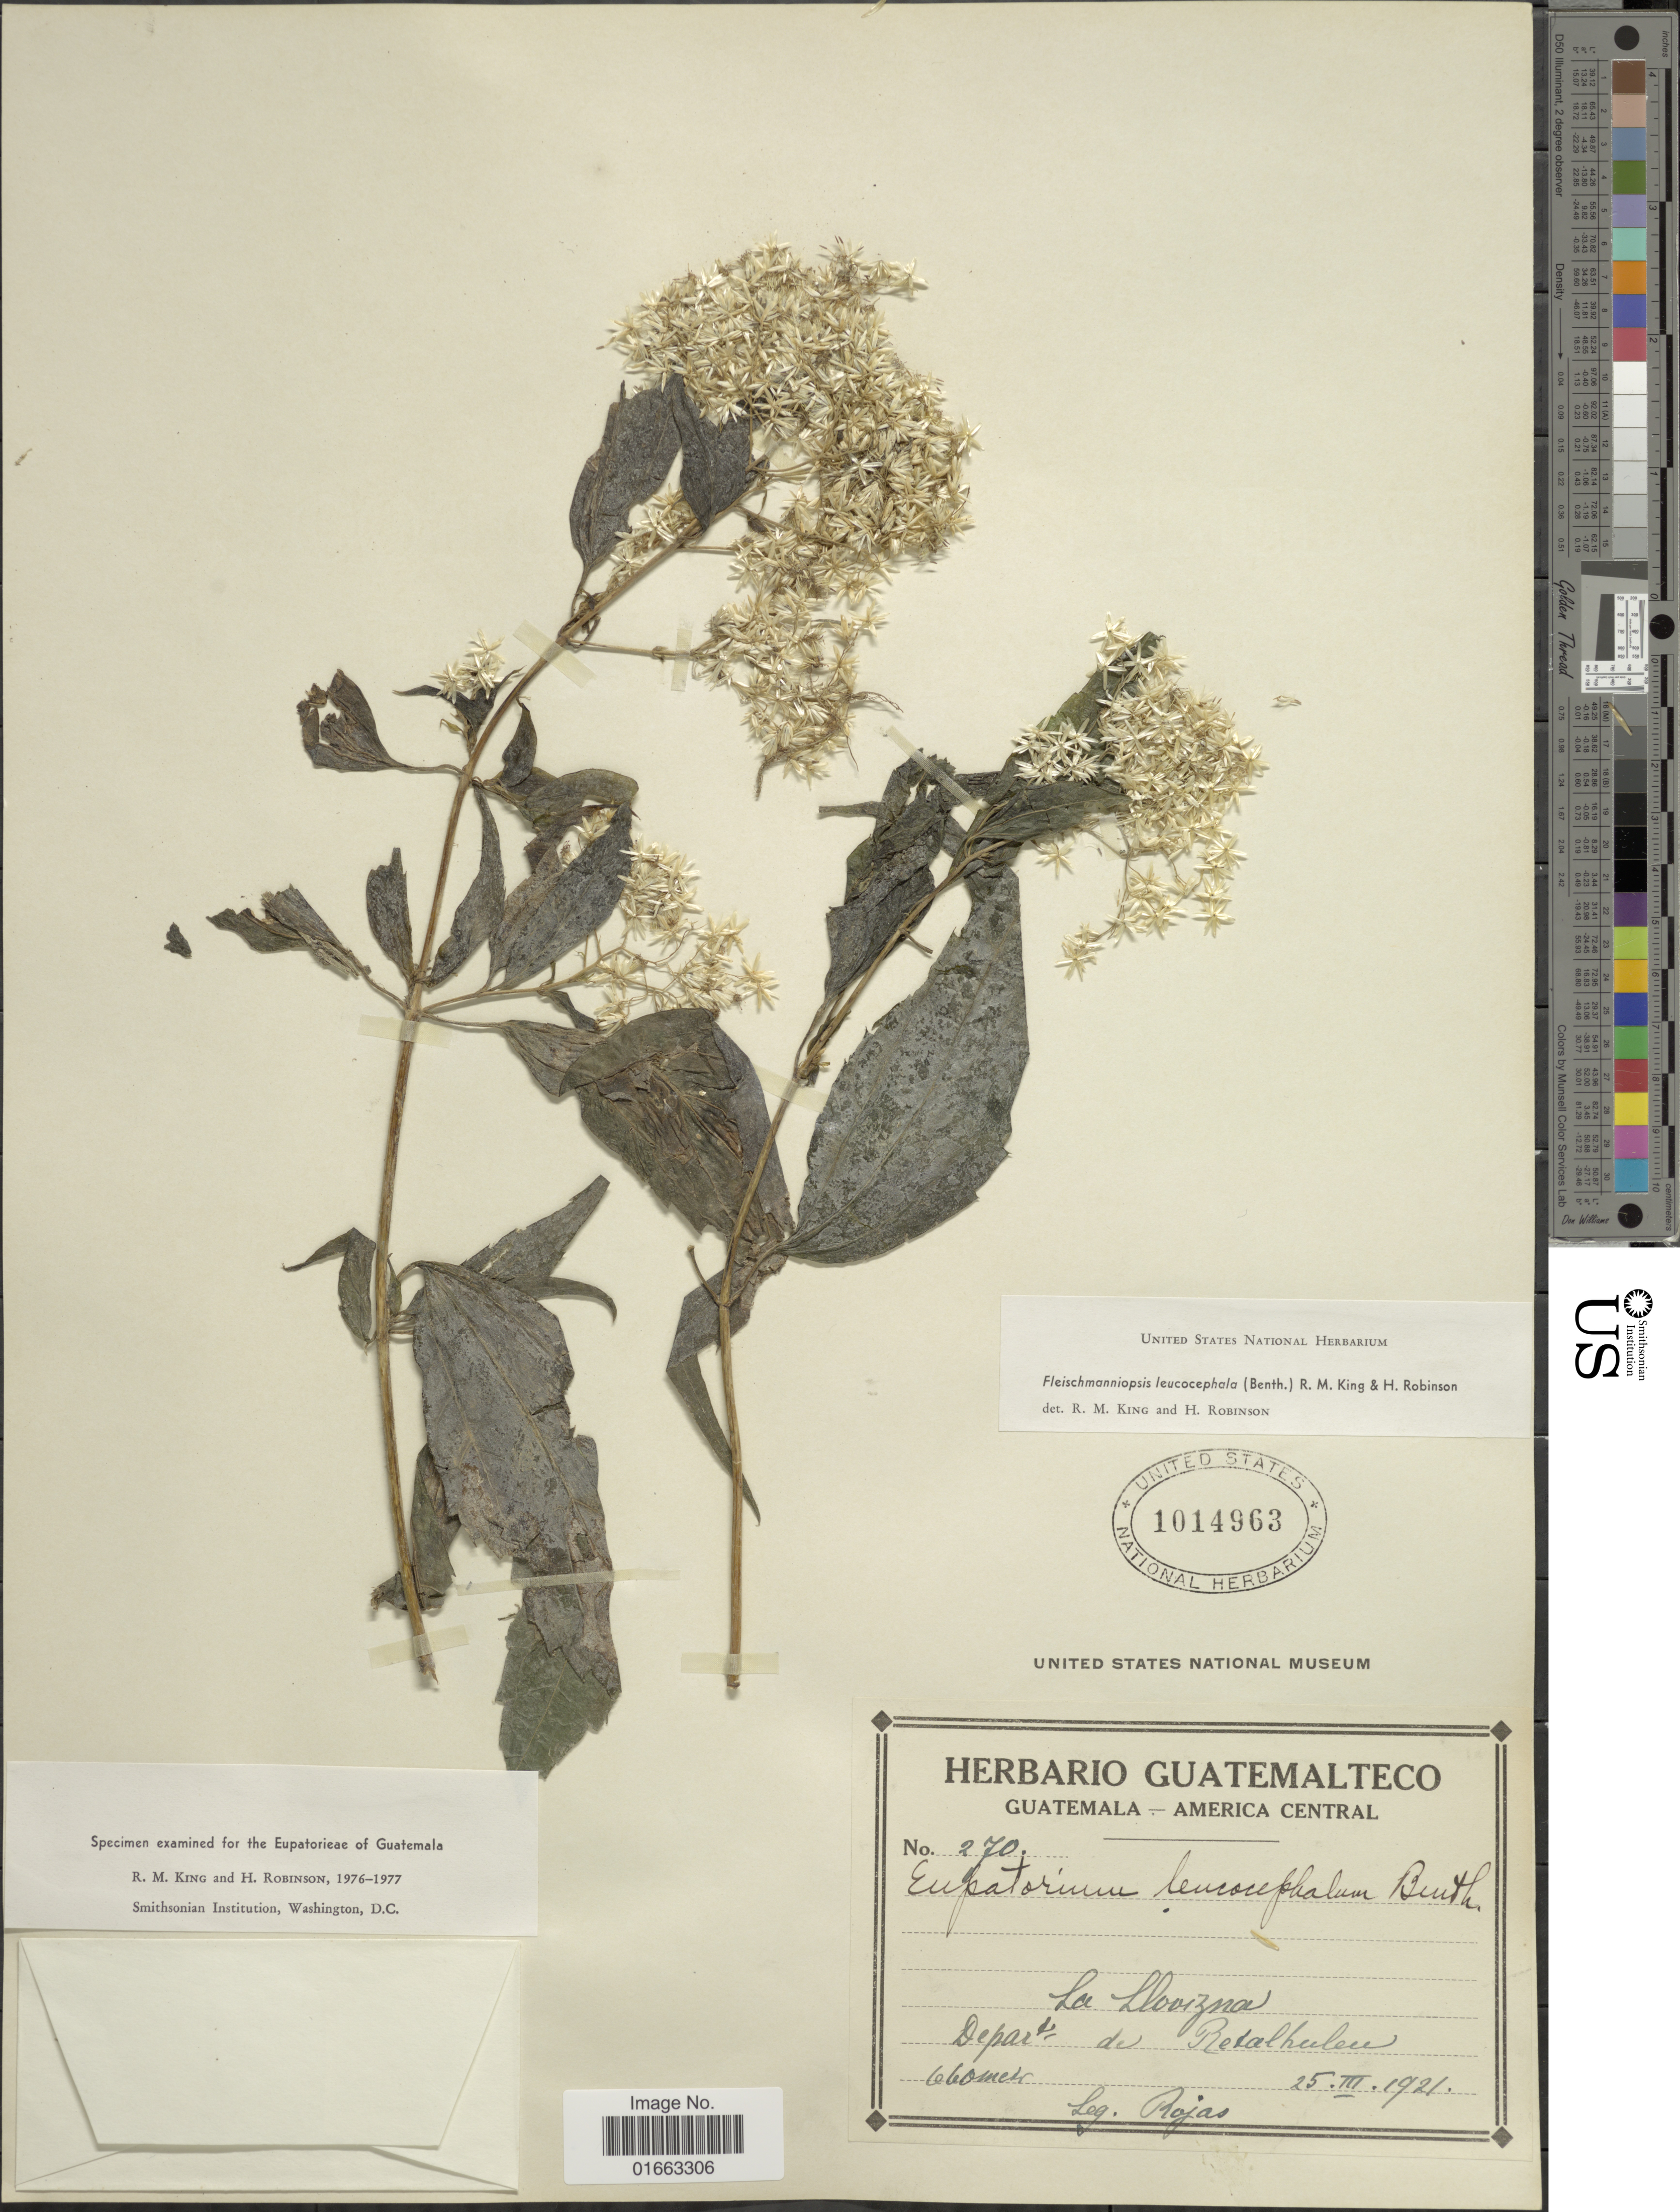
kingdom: Plantae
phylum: Tracheophyta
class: Magnoliopsida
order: Asterales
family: Asteraceae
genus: Fleischmanniopsis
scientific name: Fleischmanniopsis leucocephala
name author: (Benth.) R.M. King & H. Rob.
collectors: Rojas, --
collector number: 270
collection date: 1921-03-25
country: Guatemala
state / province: Retalhuleu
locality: La Llovizna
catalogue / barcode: US 1014963